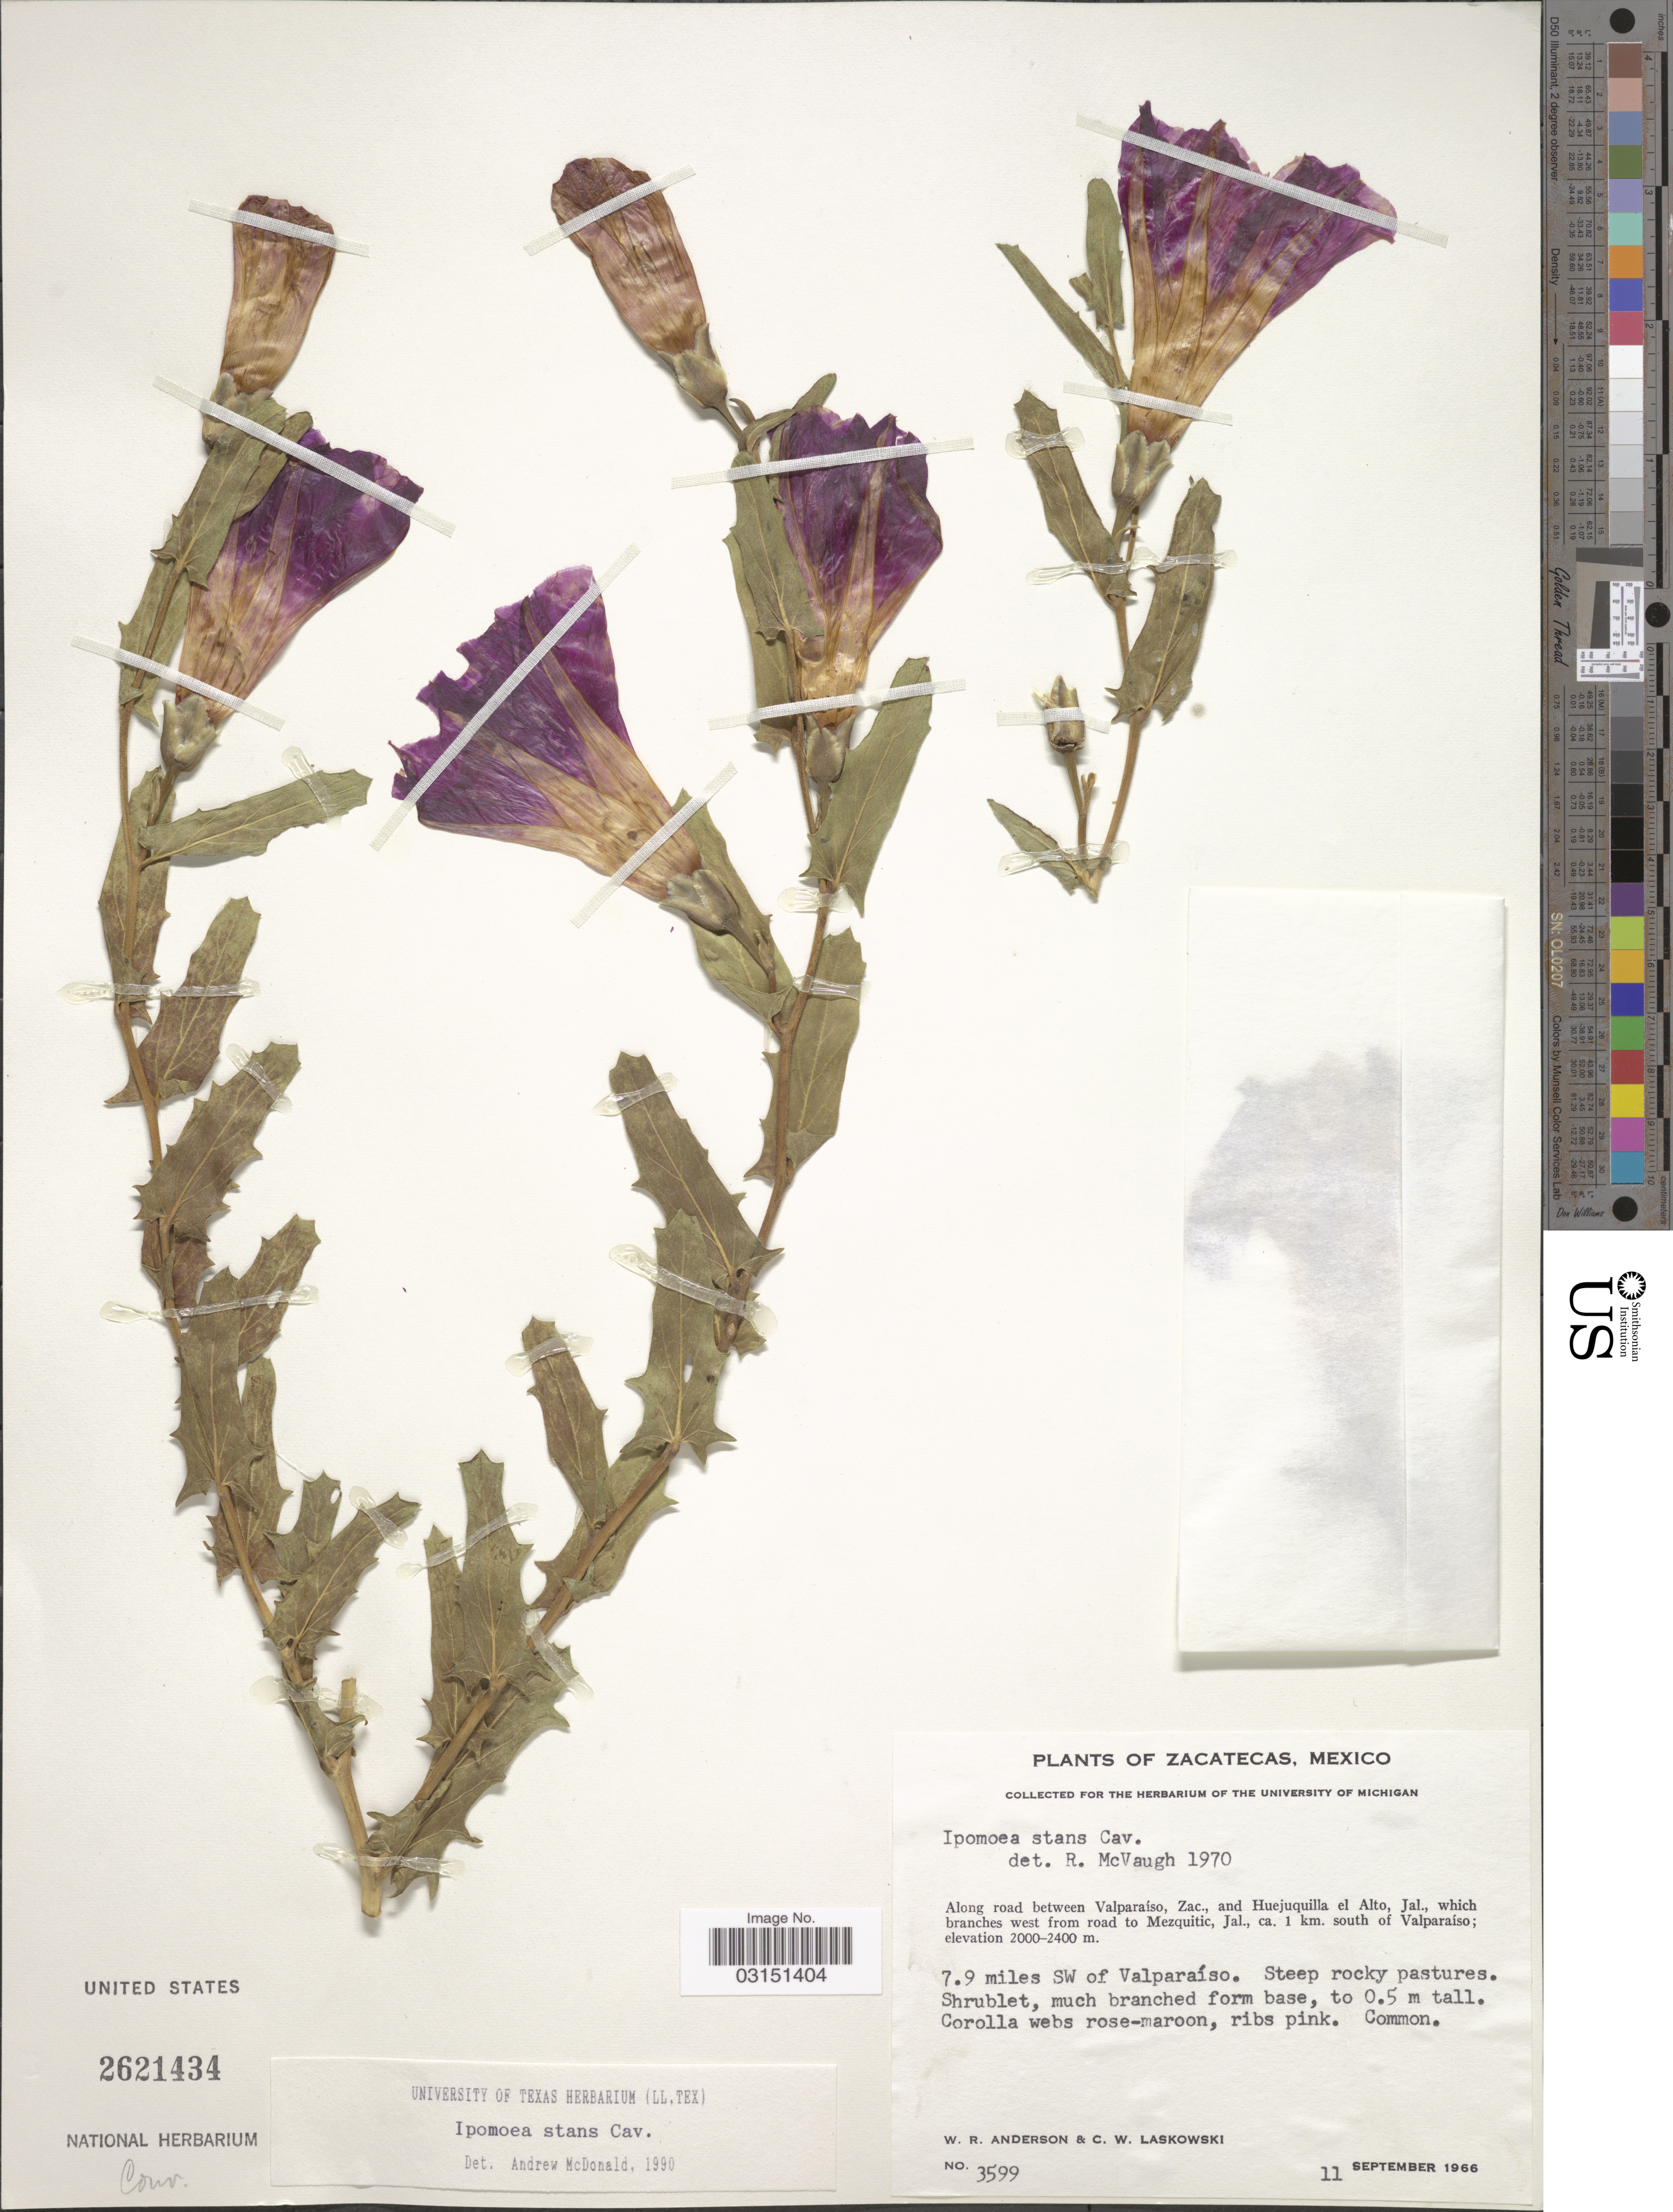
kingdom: Plantae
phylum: Tracheophyta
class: Magnoliopsida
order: Solanales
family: Convolvulaceae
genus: Ipomoea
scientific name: Ipomoea stans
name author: Cav.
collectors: W. Anderson & C. Laskowski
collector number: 3599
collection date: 1966-09-11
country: Mexico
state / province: Zacatecas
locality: Along road between Valparaíso, Zac., and Huejuquilla el Alto, Jal., which branches west from road to Mezquitic, Jal., ca. 1 km. south of Valparaíso. 7.9 miles SW of Valparaíso.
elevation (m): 2000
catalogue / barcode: US 2621434